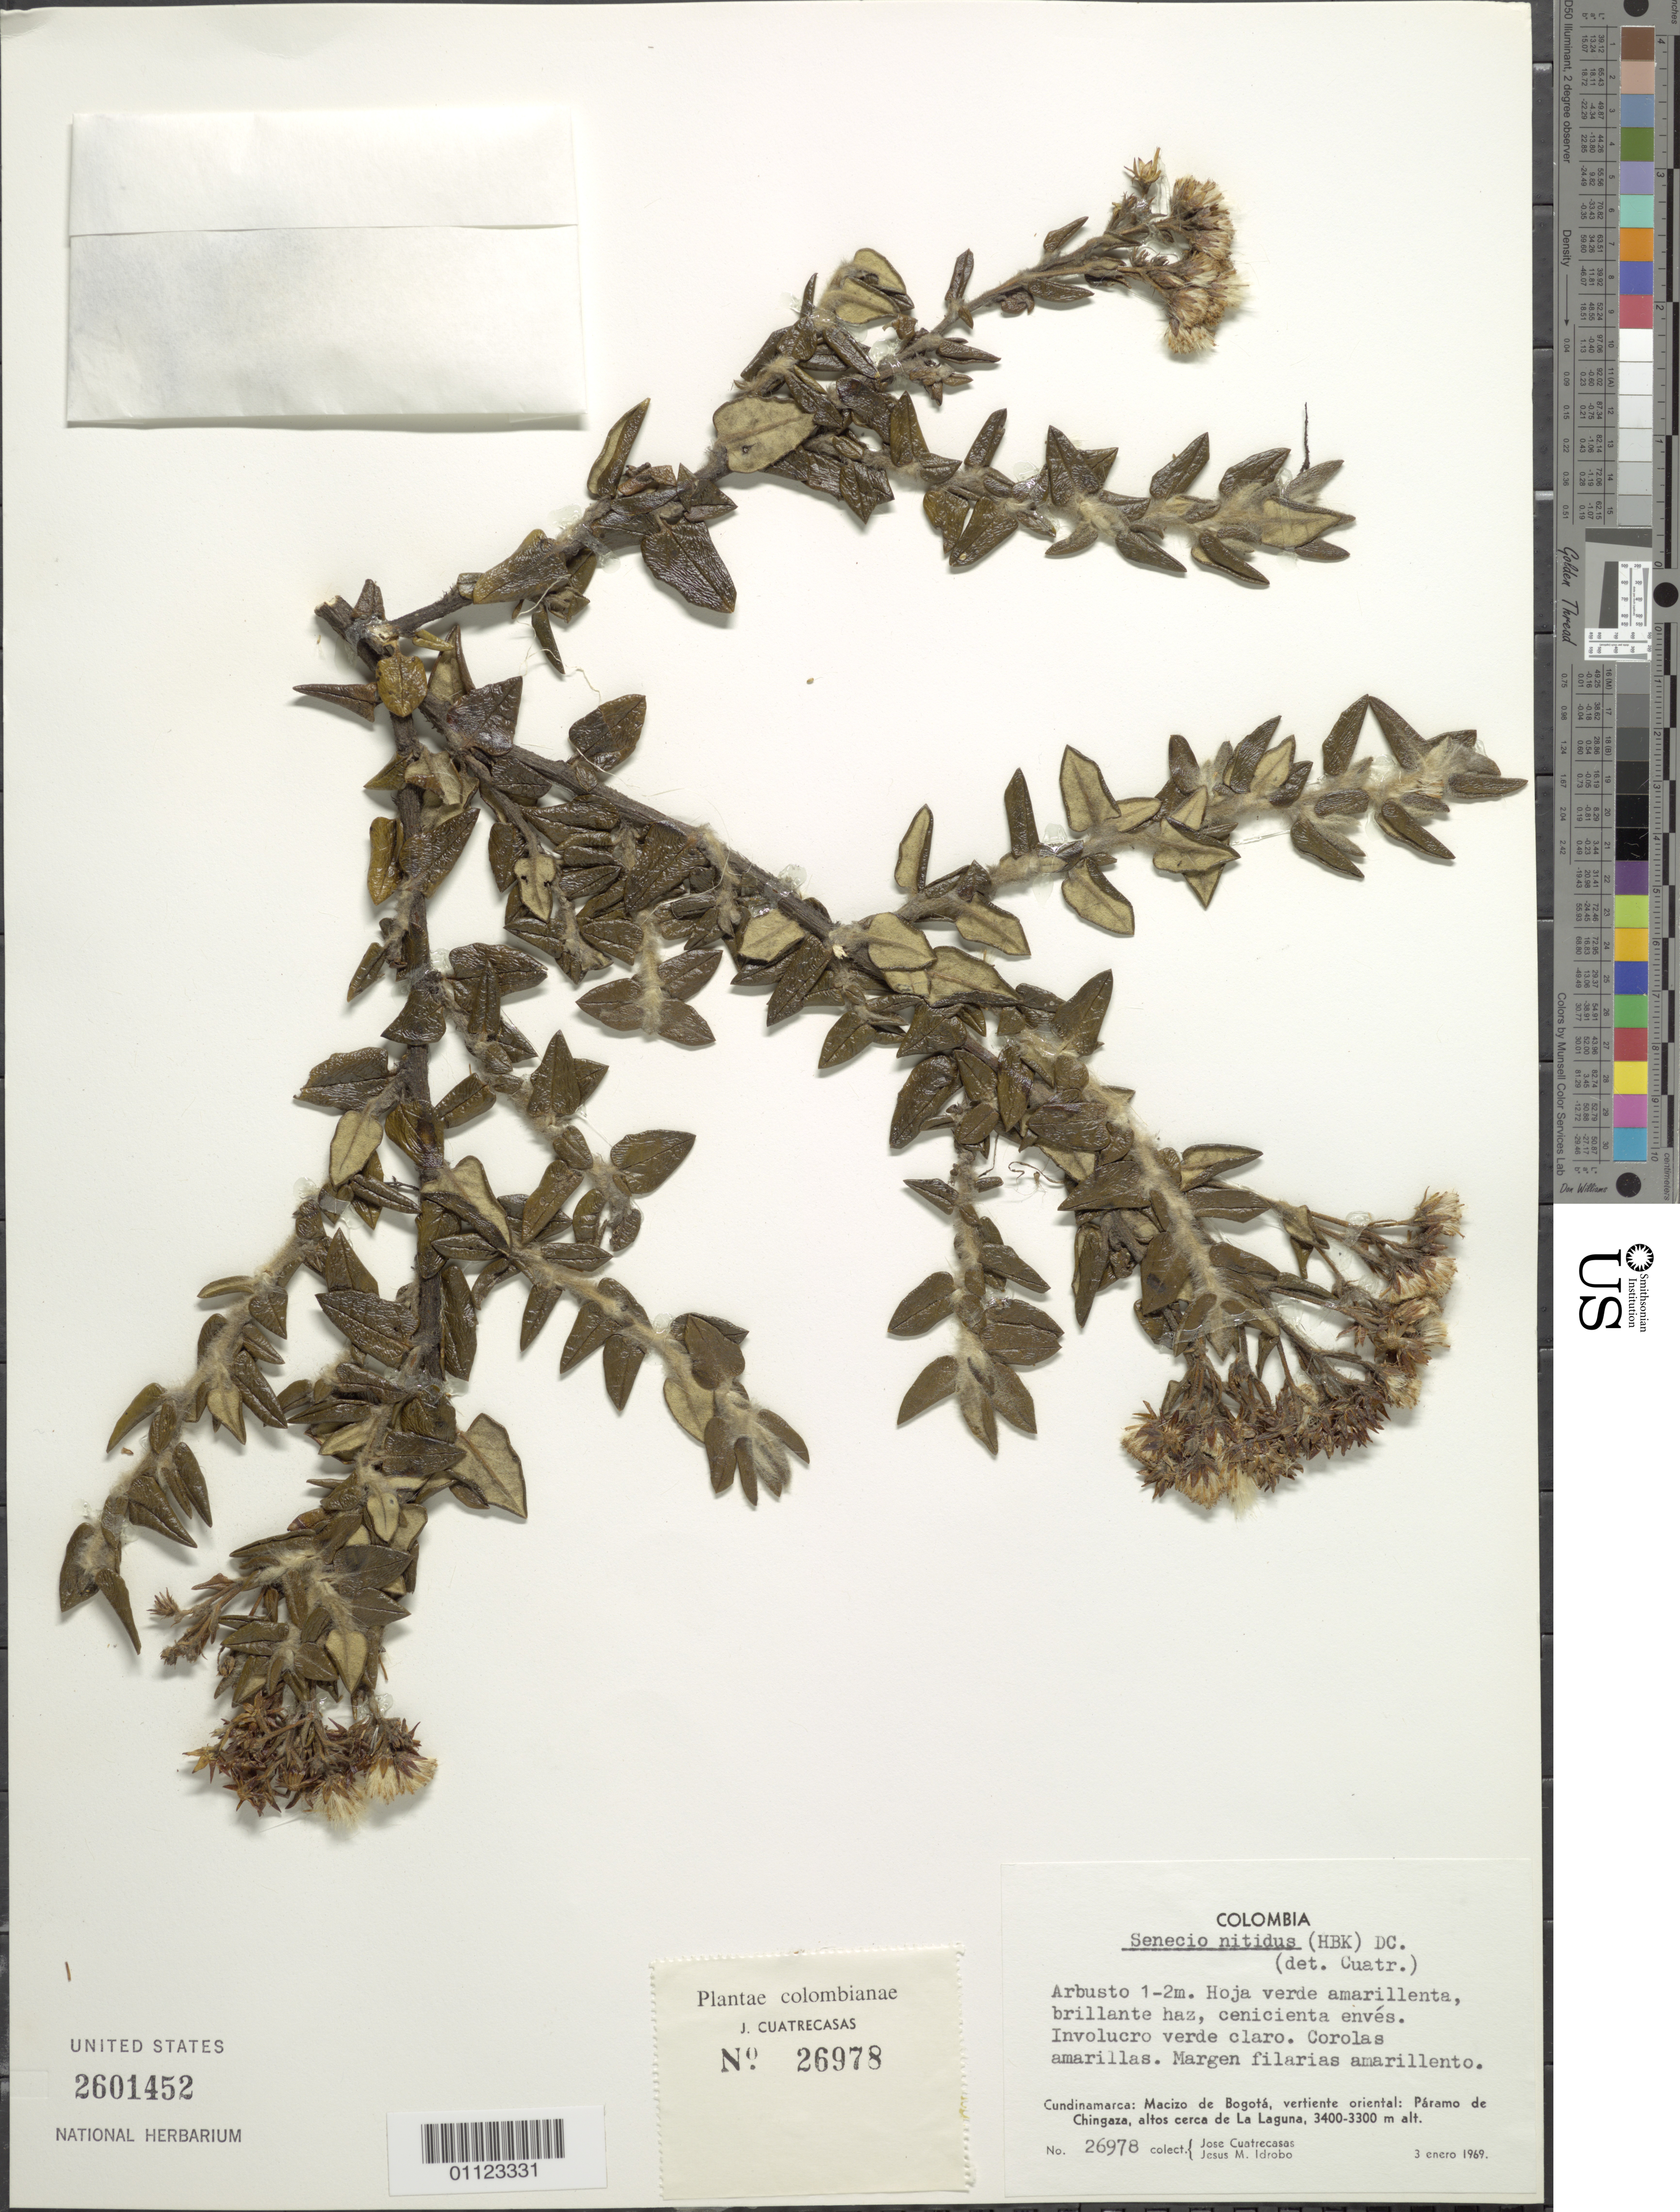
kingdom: Plantae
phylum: Tracheophyta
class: Magnoliopsida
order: Asterales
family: Asteraceae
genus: Pentacalia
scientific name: Pentacalia nitida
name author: (Kunth) Cuatrec.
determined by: Cuatrecasas, J.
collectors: J. Cuatrecasas & J. M. Idrobo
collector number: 26978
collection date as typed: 03 Jan 1969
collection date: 1969-01-03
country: Colombia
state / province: Cundinamarca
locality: Cundinamarca: Macizo de Bogotá, vertiente oriental: Páramo de Chingaza, altos cerca de La Laguna.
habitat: paramos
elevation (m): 3300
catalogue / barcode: US 2601452